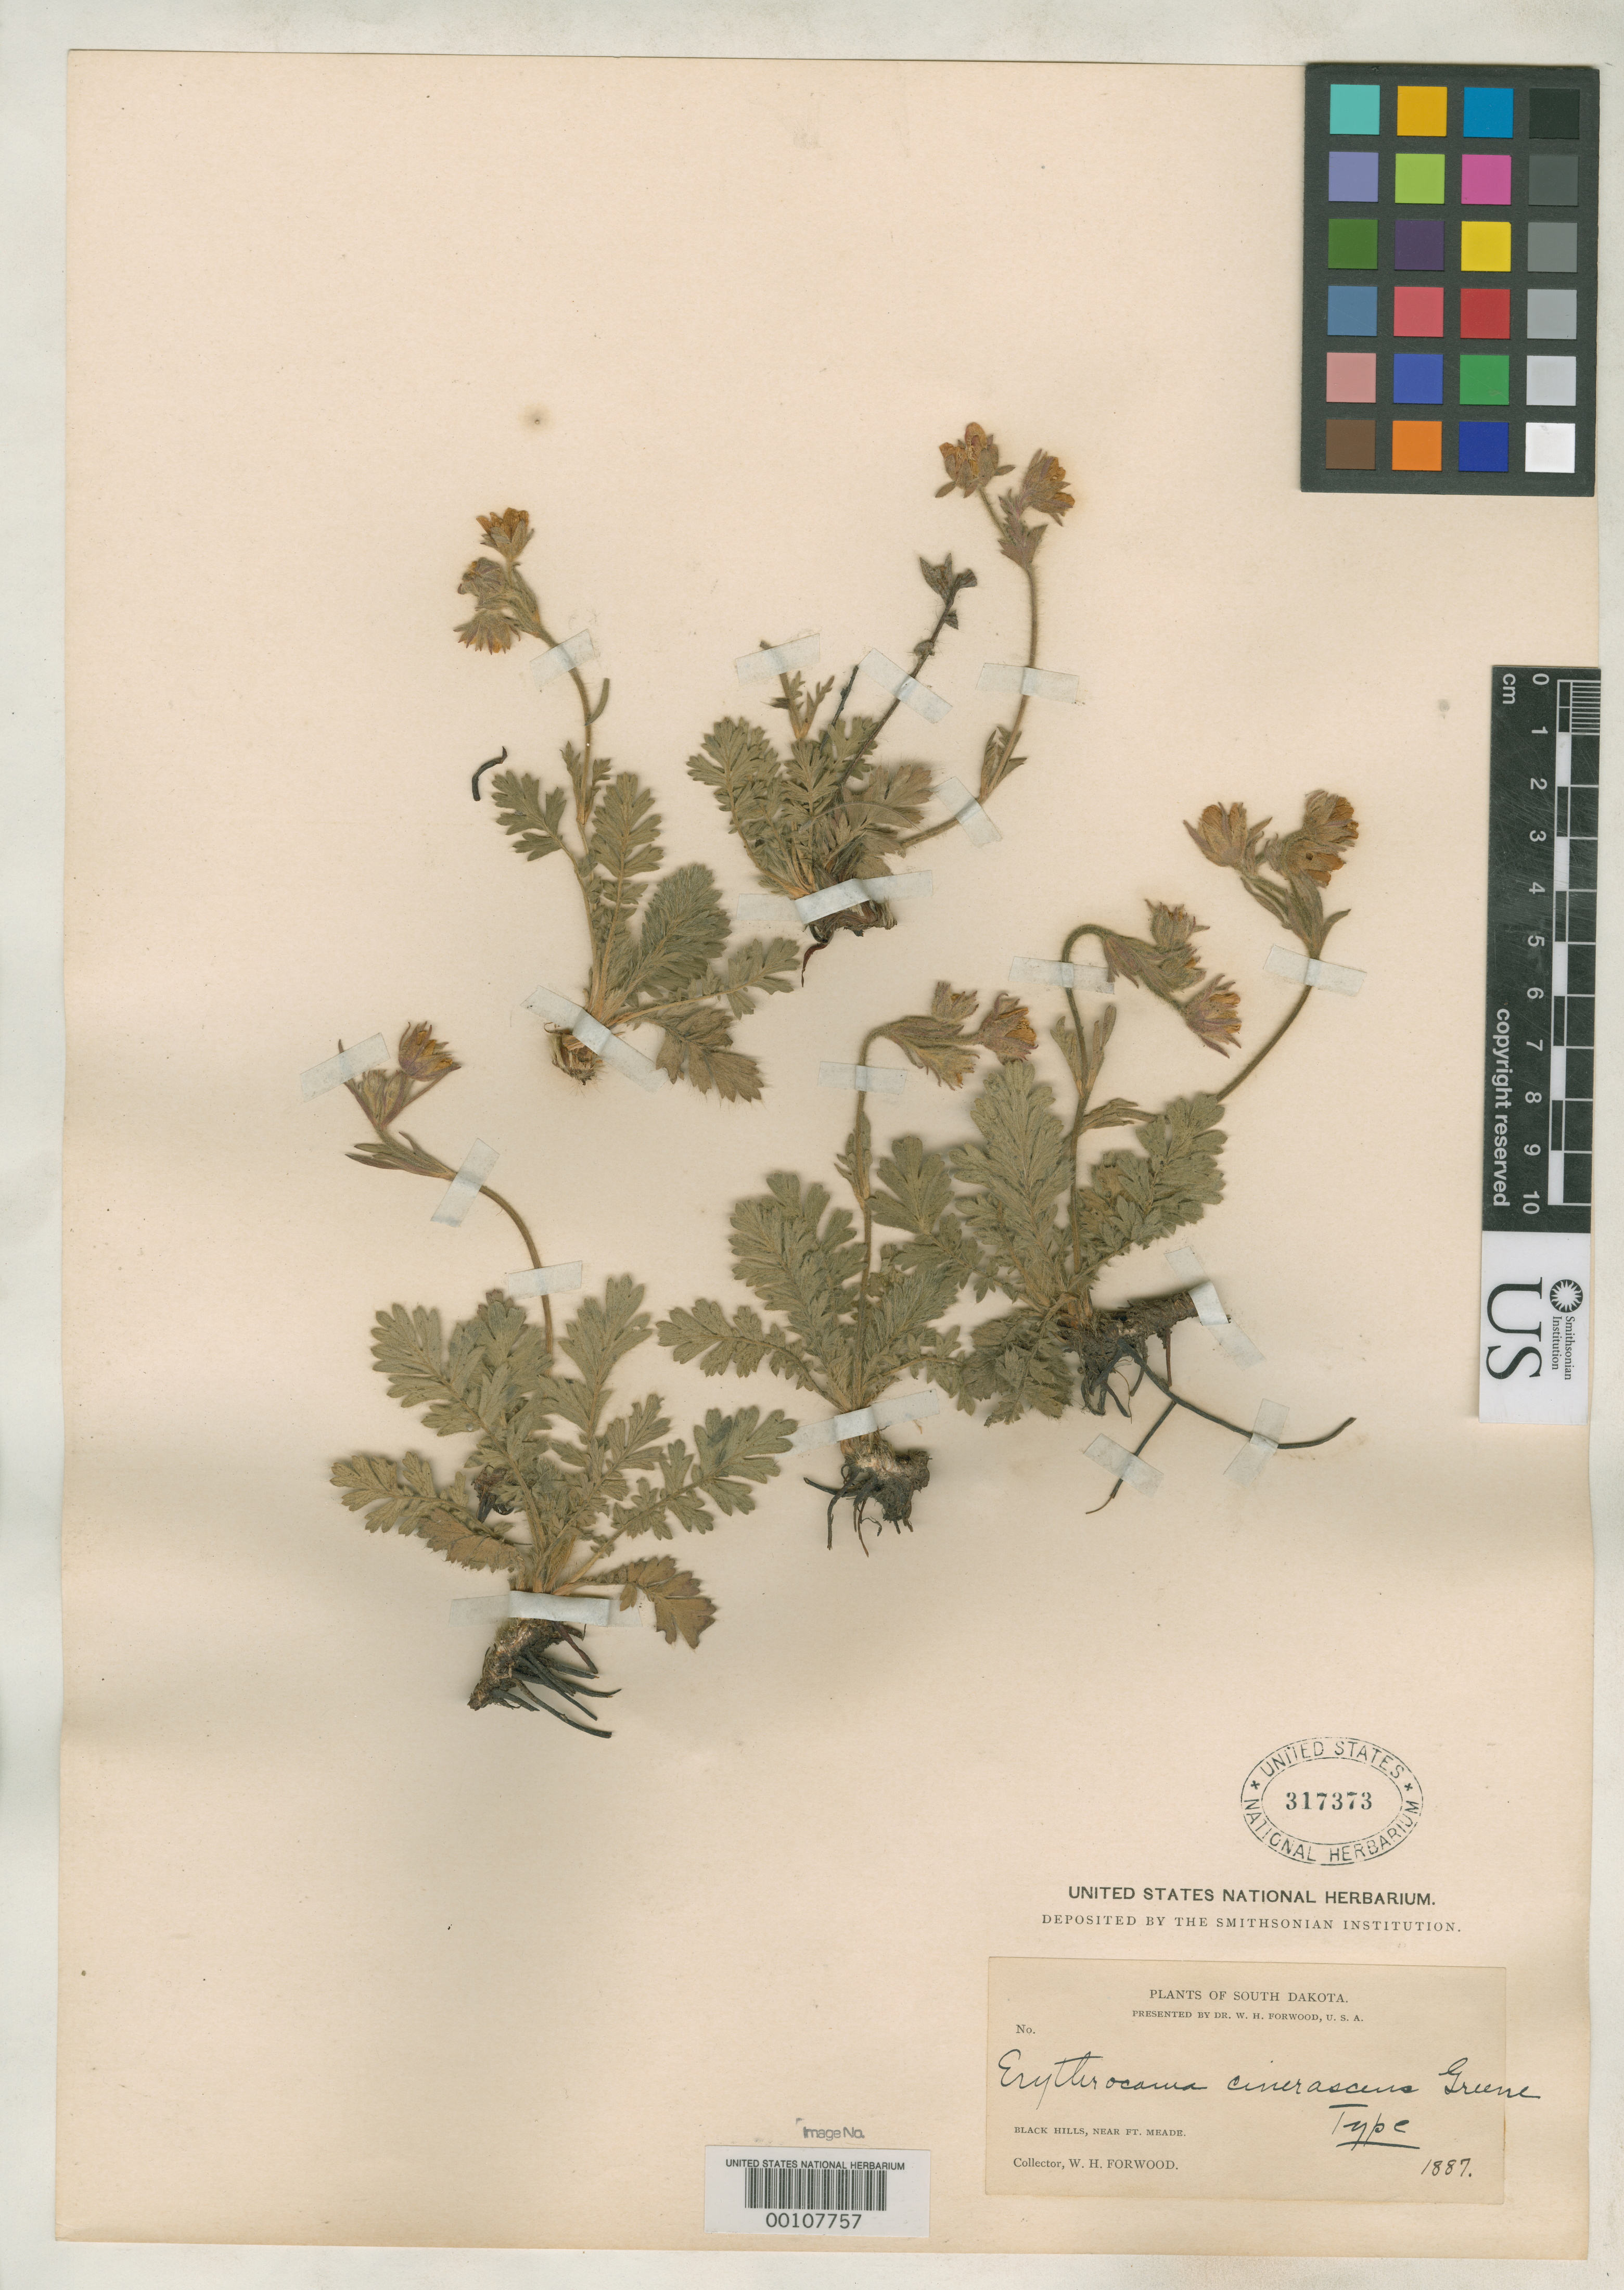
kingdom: Plantae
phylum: Tracheophyta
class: Magnoliopsida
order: Rosales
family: Rosaceae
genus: Erythrocoma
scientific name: Erythrocoma cinerascens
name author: Greene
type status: Type Collection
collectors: W. Forwood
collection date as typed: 1887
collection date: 1887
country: United States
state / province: South Dakota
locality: Black Hills, about Fort Meade.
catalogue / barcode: US 317373